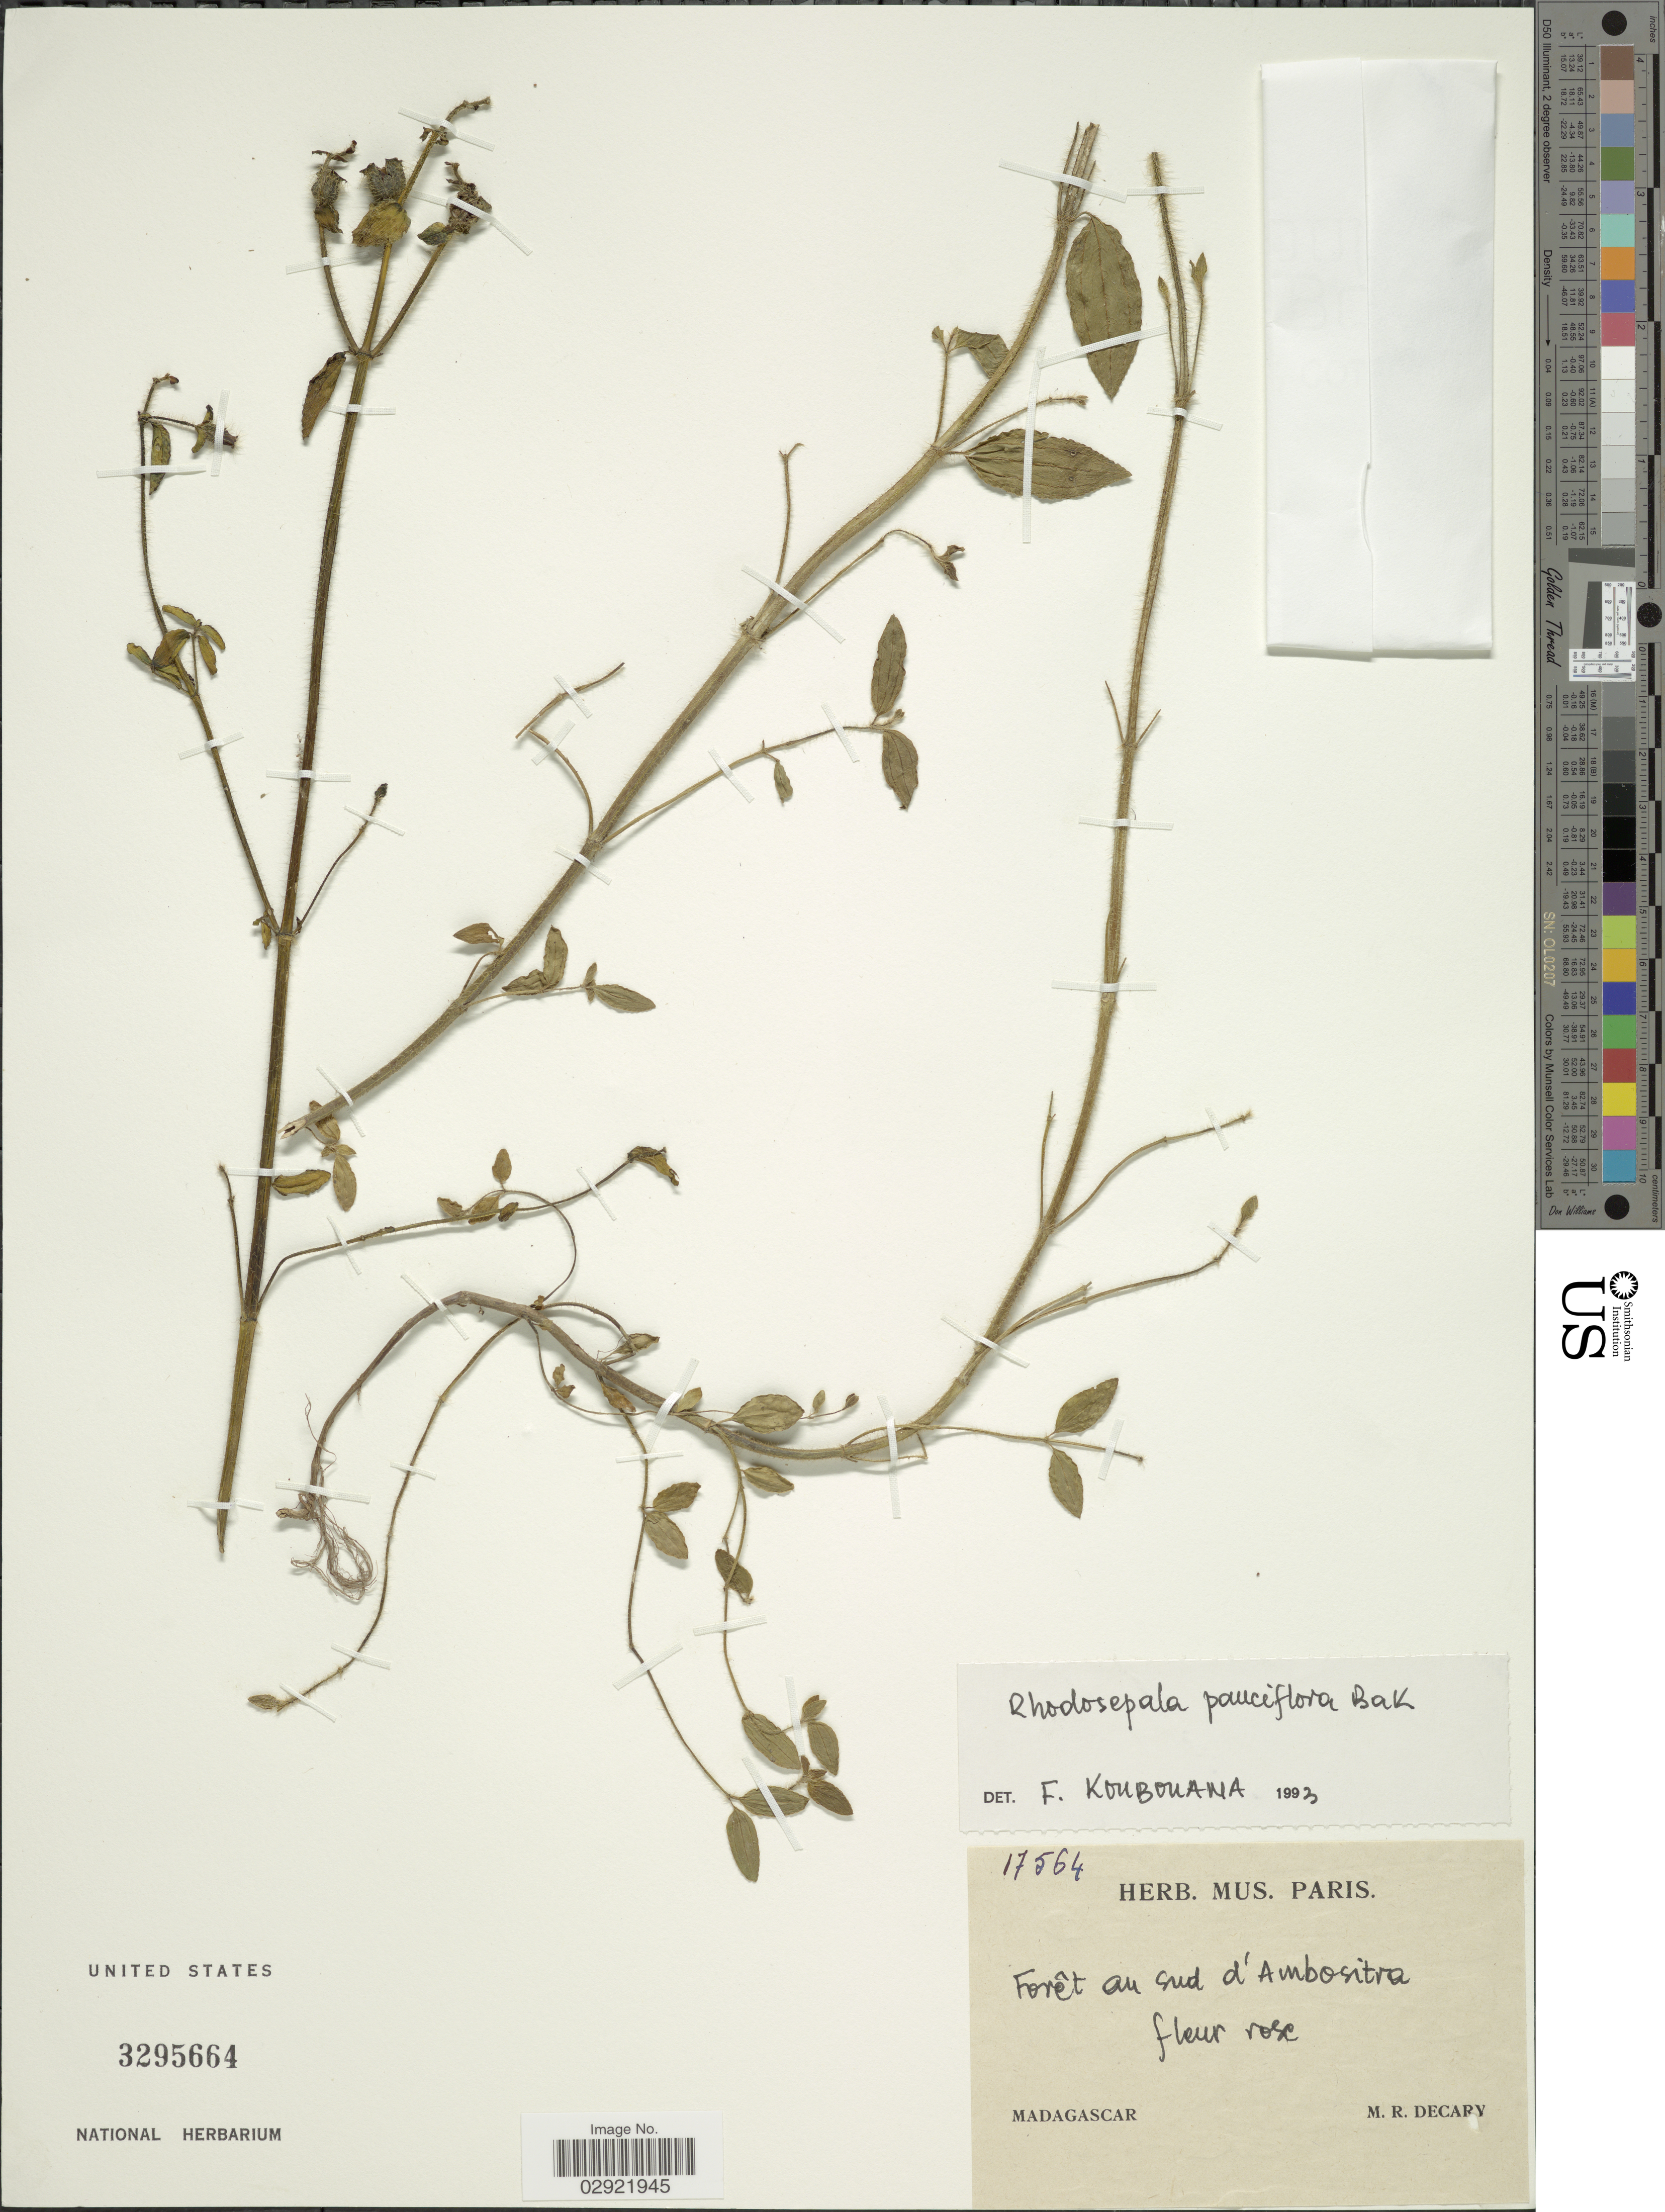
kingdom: Plantae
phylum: Tracheophyta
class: Magnoliopsida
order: Myrtales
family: Melastomataceae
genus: Nerophila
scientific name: Nerophila pauciflora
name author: (Baker) Ver.-Lib. & R.D. Stone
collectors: R. Decary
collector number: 17564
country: Madagascar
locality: Forêt au sid d'Ambositra.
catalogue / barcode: US 3295664